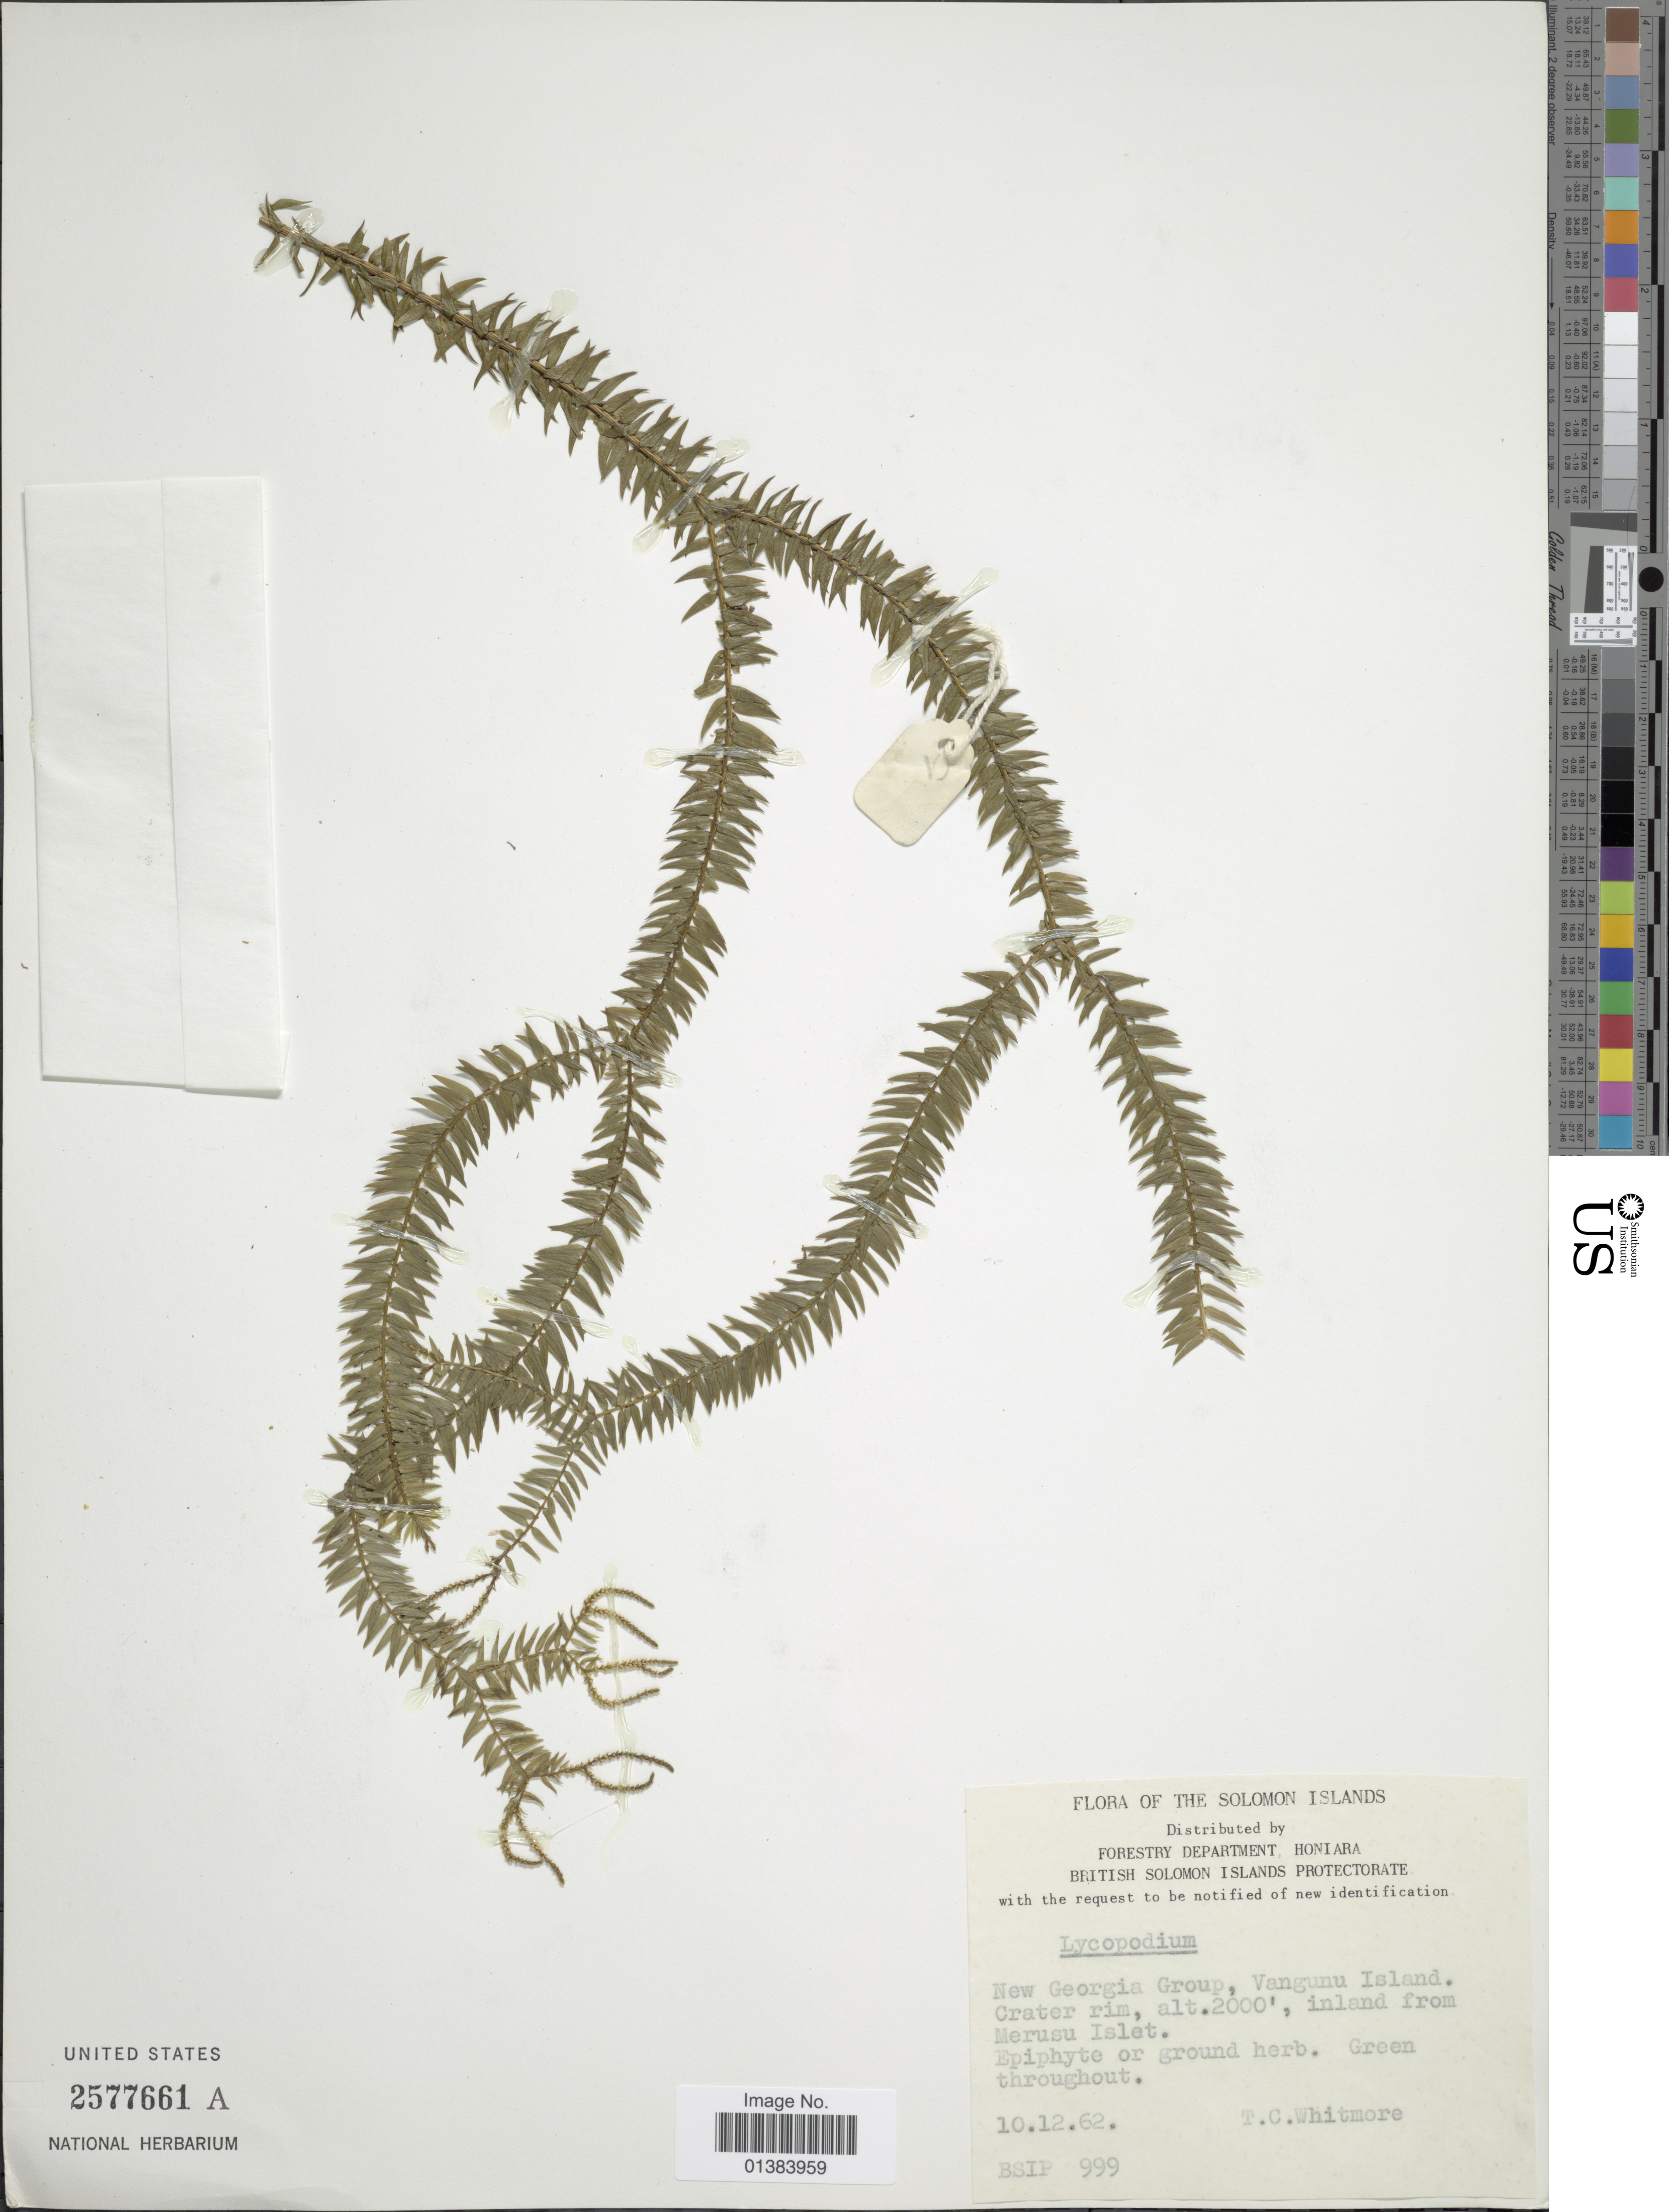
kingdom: Plantae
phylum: Tracheophyta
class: Lycopodiopsida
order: Lycopodiales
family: Lycopodiaceae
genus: Phlegmariurus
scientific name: Phlegmariurus ledermannii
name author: (Herter) A. R. Field & Bostock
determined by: Field, A. R.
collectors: T. C. Whitmore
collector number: BSIP 999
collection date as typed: Transcribed d/m/y: 10/12/62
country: Solomon Islands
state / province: Solomon Islands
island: New Georgia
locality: New Georgia Group, Vangunu Island. Crater rim, inland from Merusu Islet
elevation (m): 610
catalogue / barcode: US 2577661A